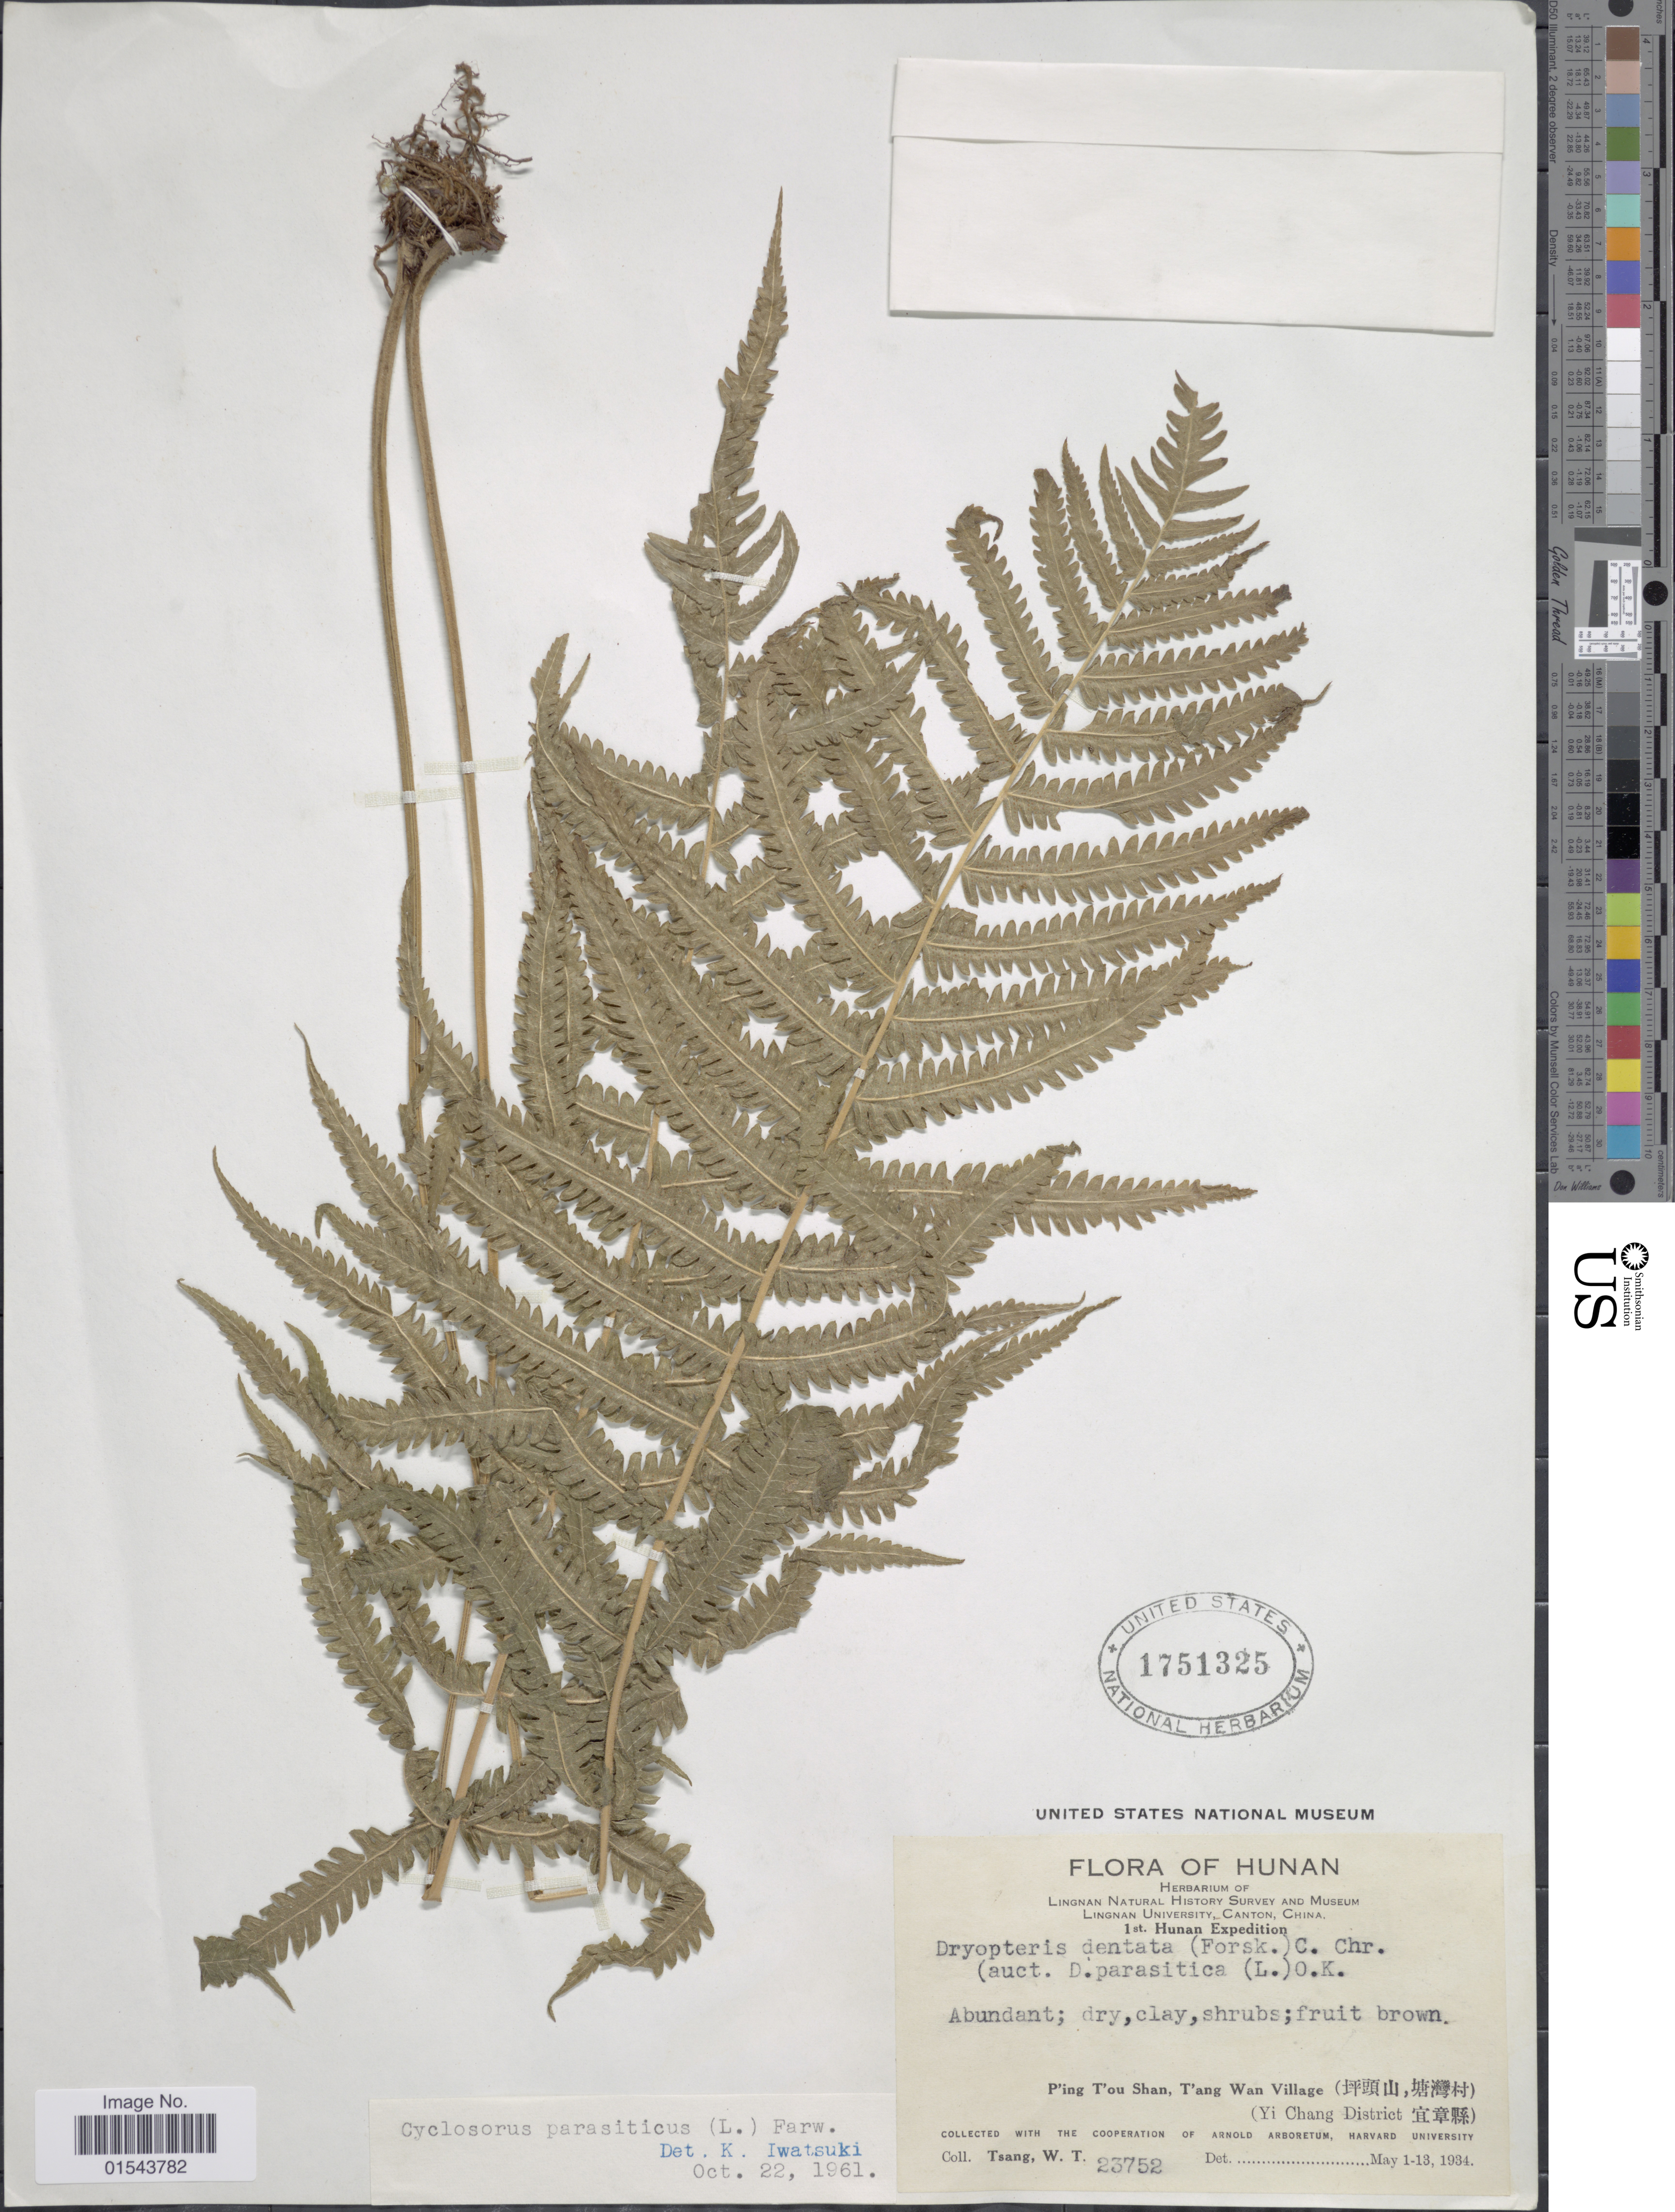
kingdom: Plantae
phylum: Tracheophyta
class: Polypodiopsida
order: Polypodiales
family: Thelypteridaceae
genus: Christella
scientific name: Christella parasitica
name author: (L.) H. Lév.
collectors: W. T. Tsang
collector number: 23752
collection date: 1934-05-01/1934-05-13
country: China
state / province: Hunan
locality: P'ing T'ou Shan, T'ang Wan Village (Yi Chang District)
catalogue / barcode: US 1751325